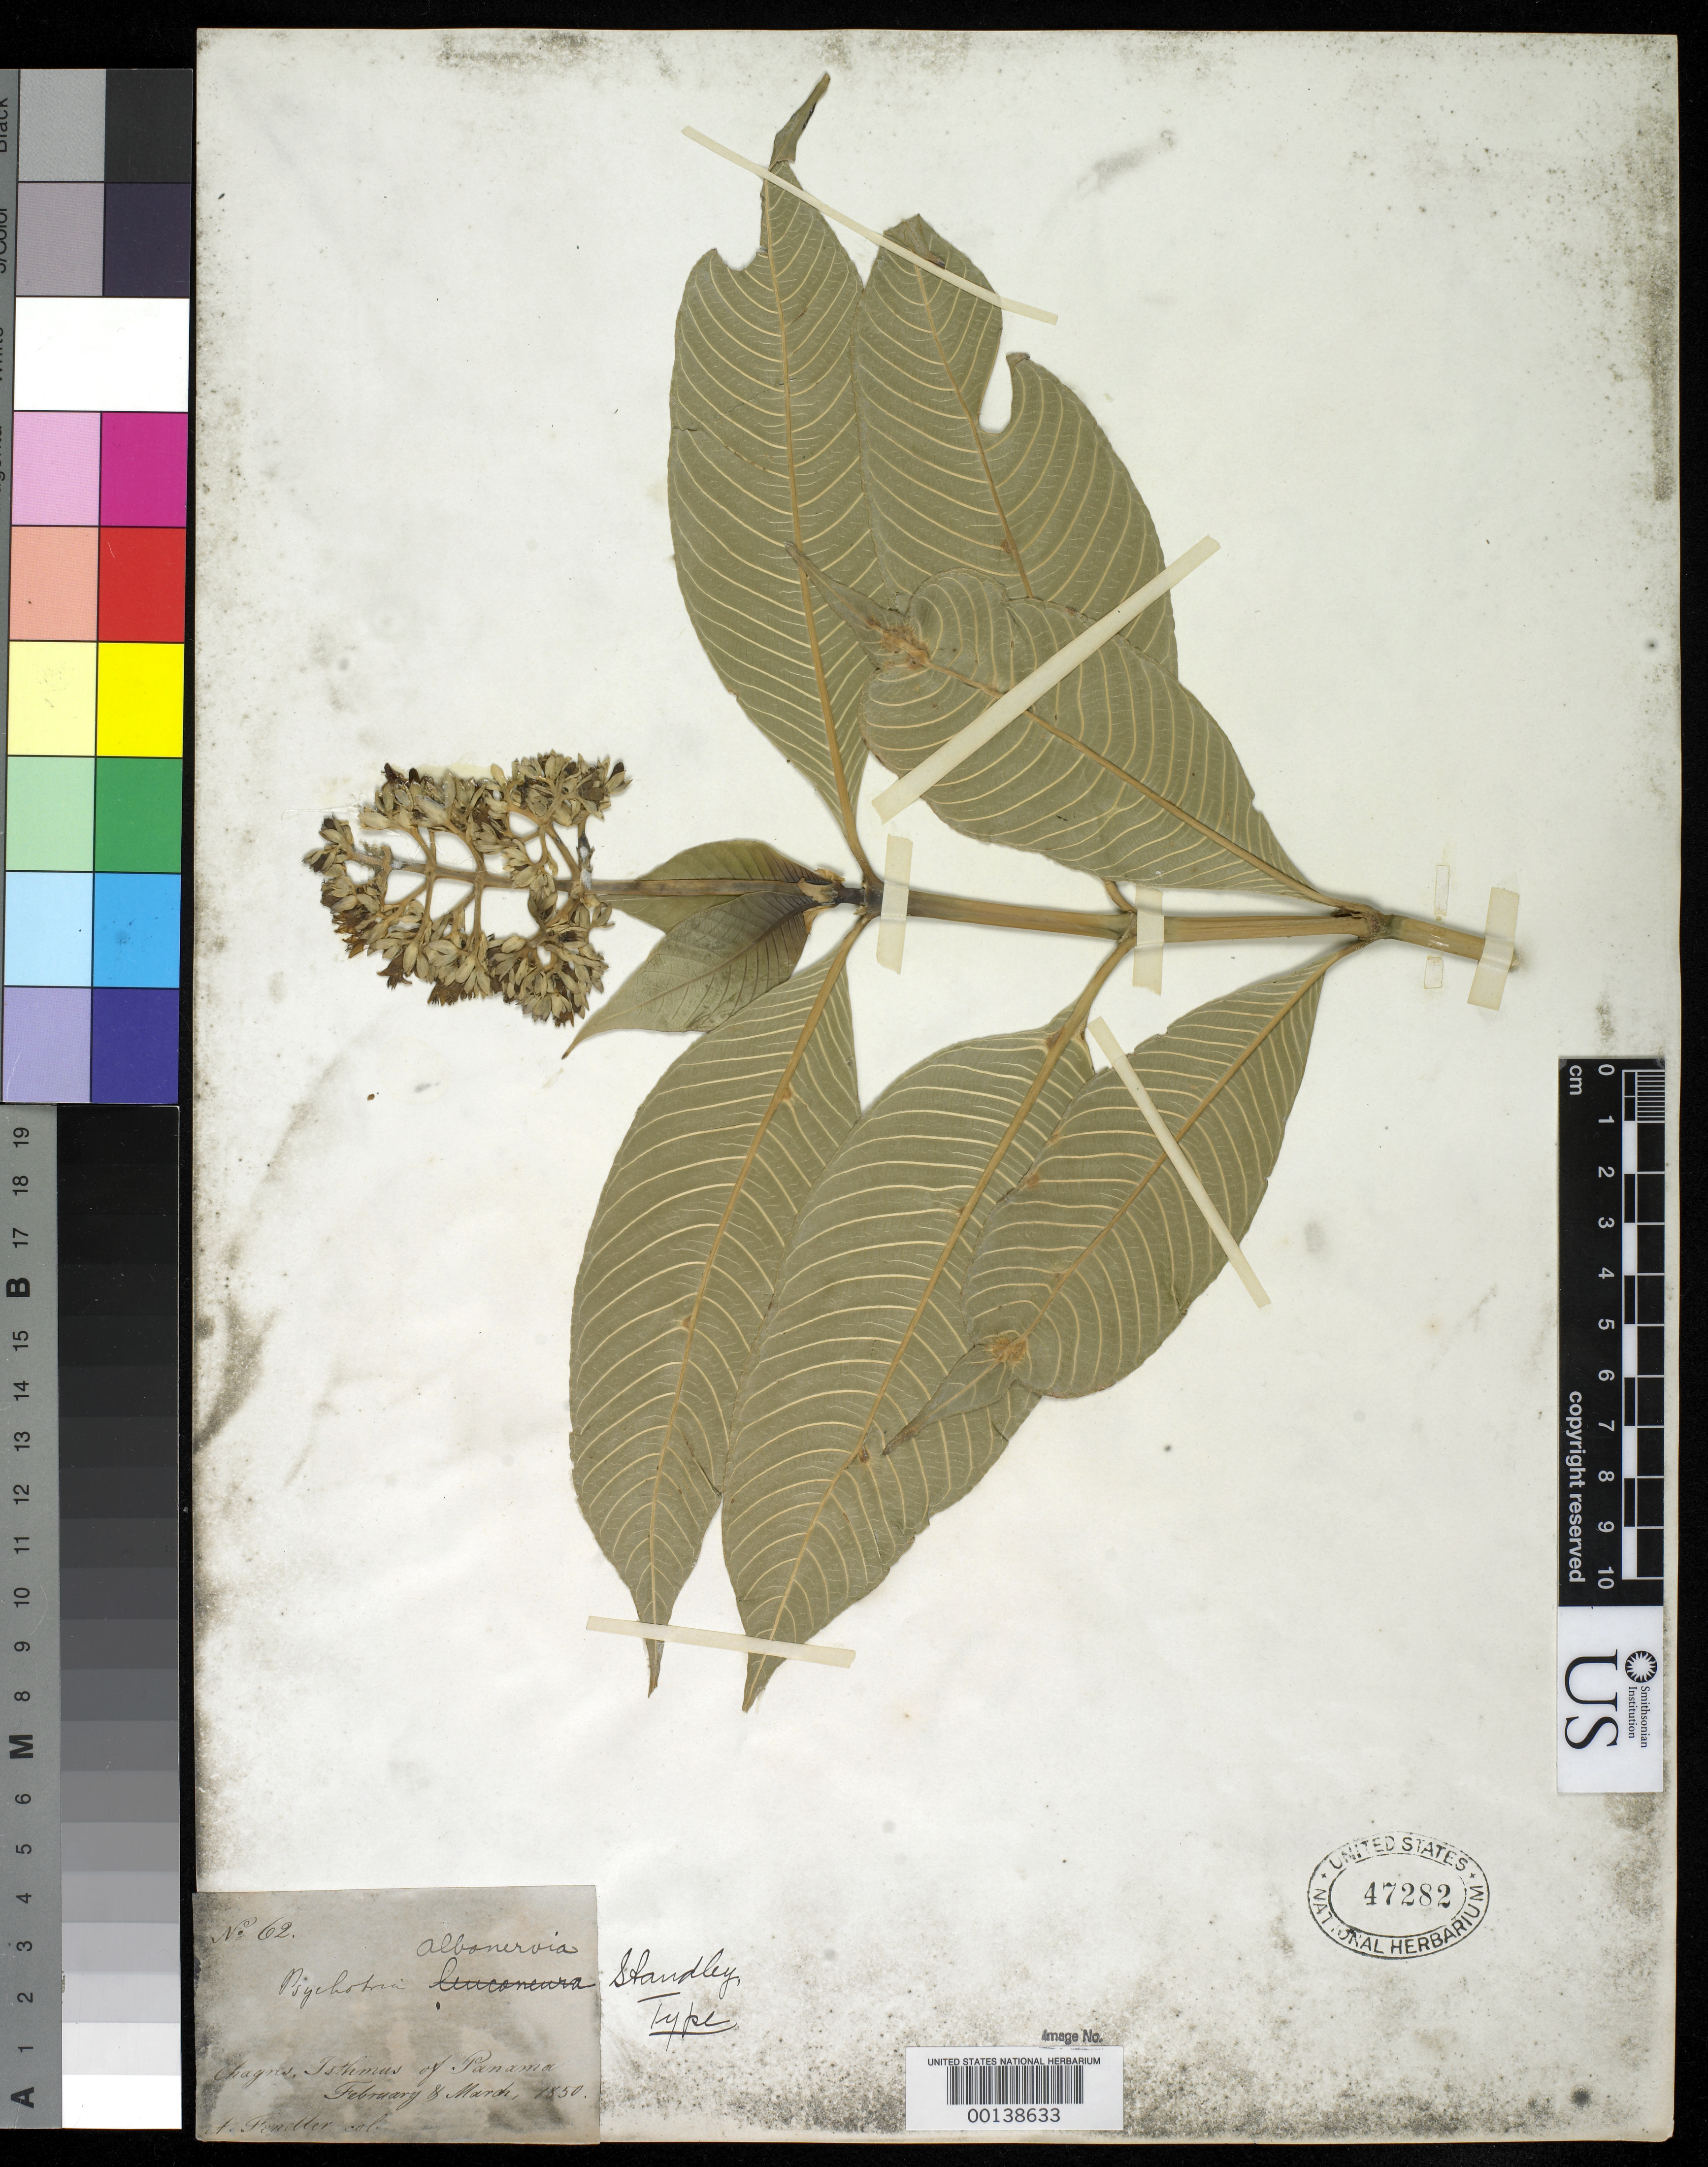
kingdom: Plantae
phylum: Tracheophyta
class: Magnoliopsida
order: Gentianales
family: Rubiaceae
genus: Psychotria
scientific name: Psychotria albonervia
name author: Standl.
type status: Holotype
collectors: A. Fendler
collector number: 62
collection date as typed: Mar 1850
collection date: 1850-03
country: Panama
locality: Vicinity of Chagres.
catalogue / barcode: US 47282